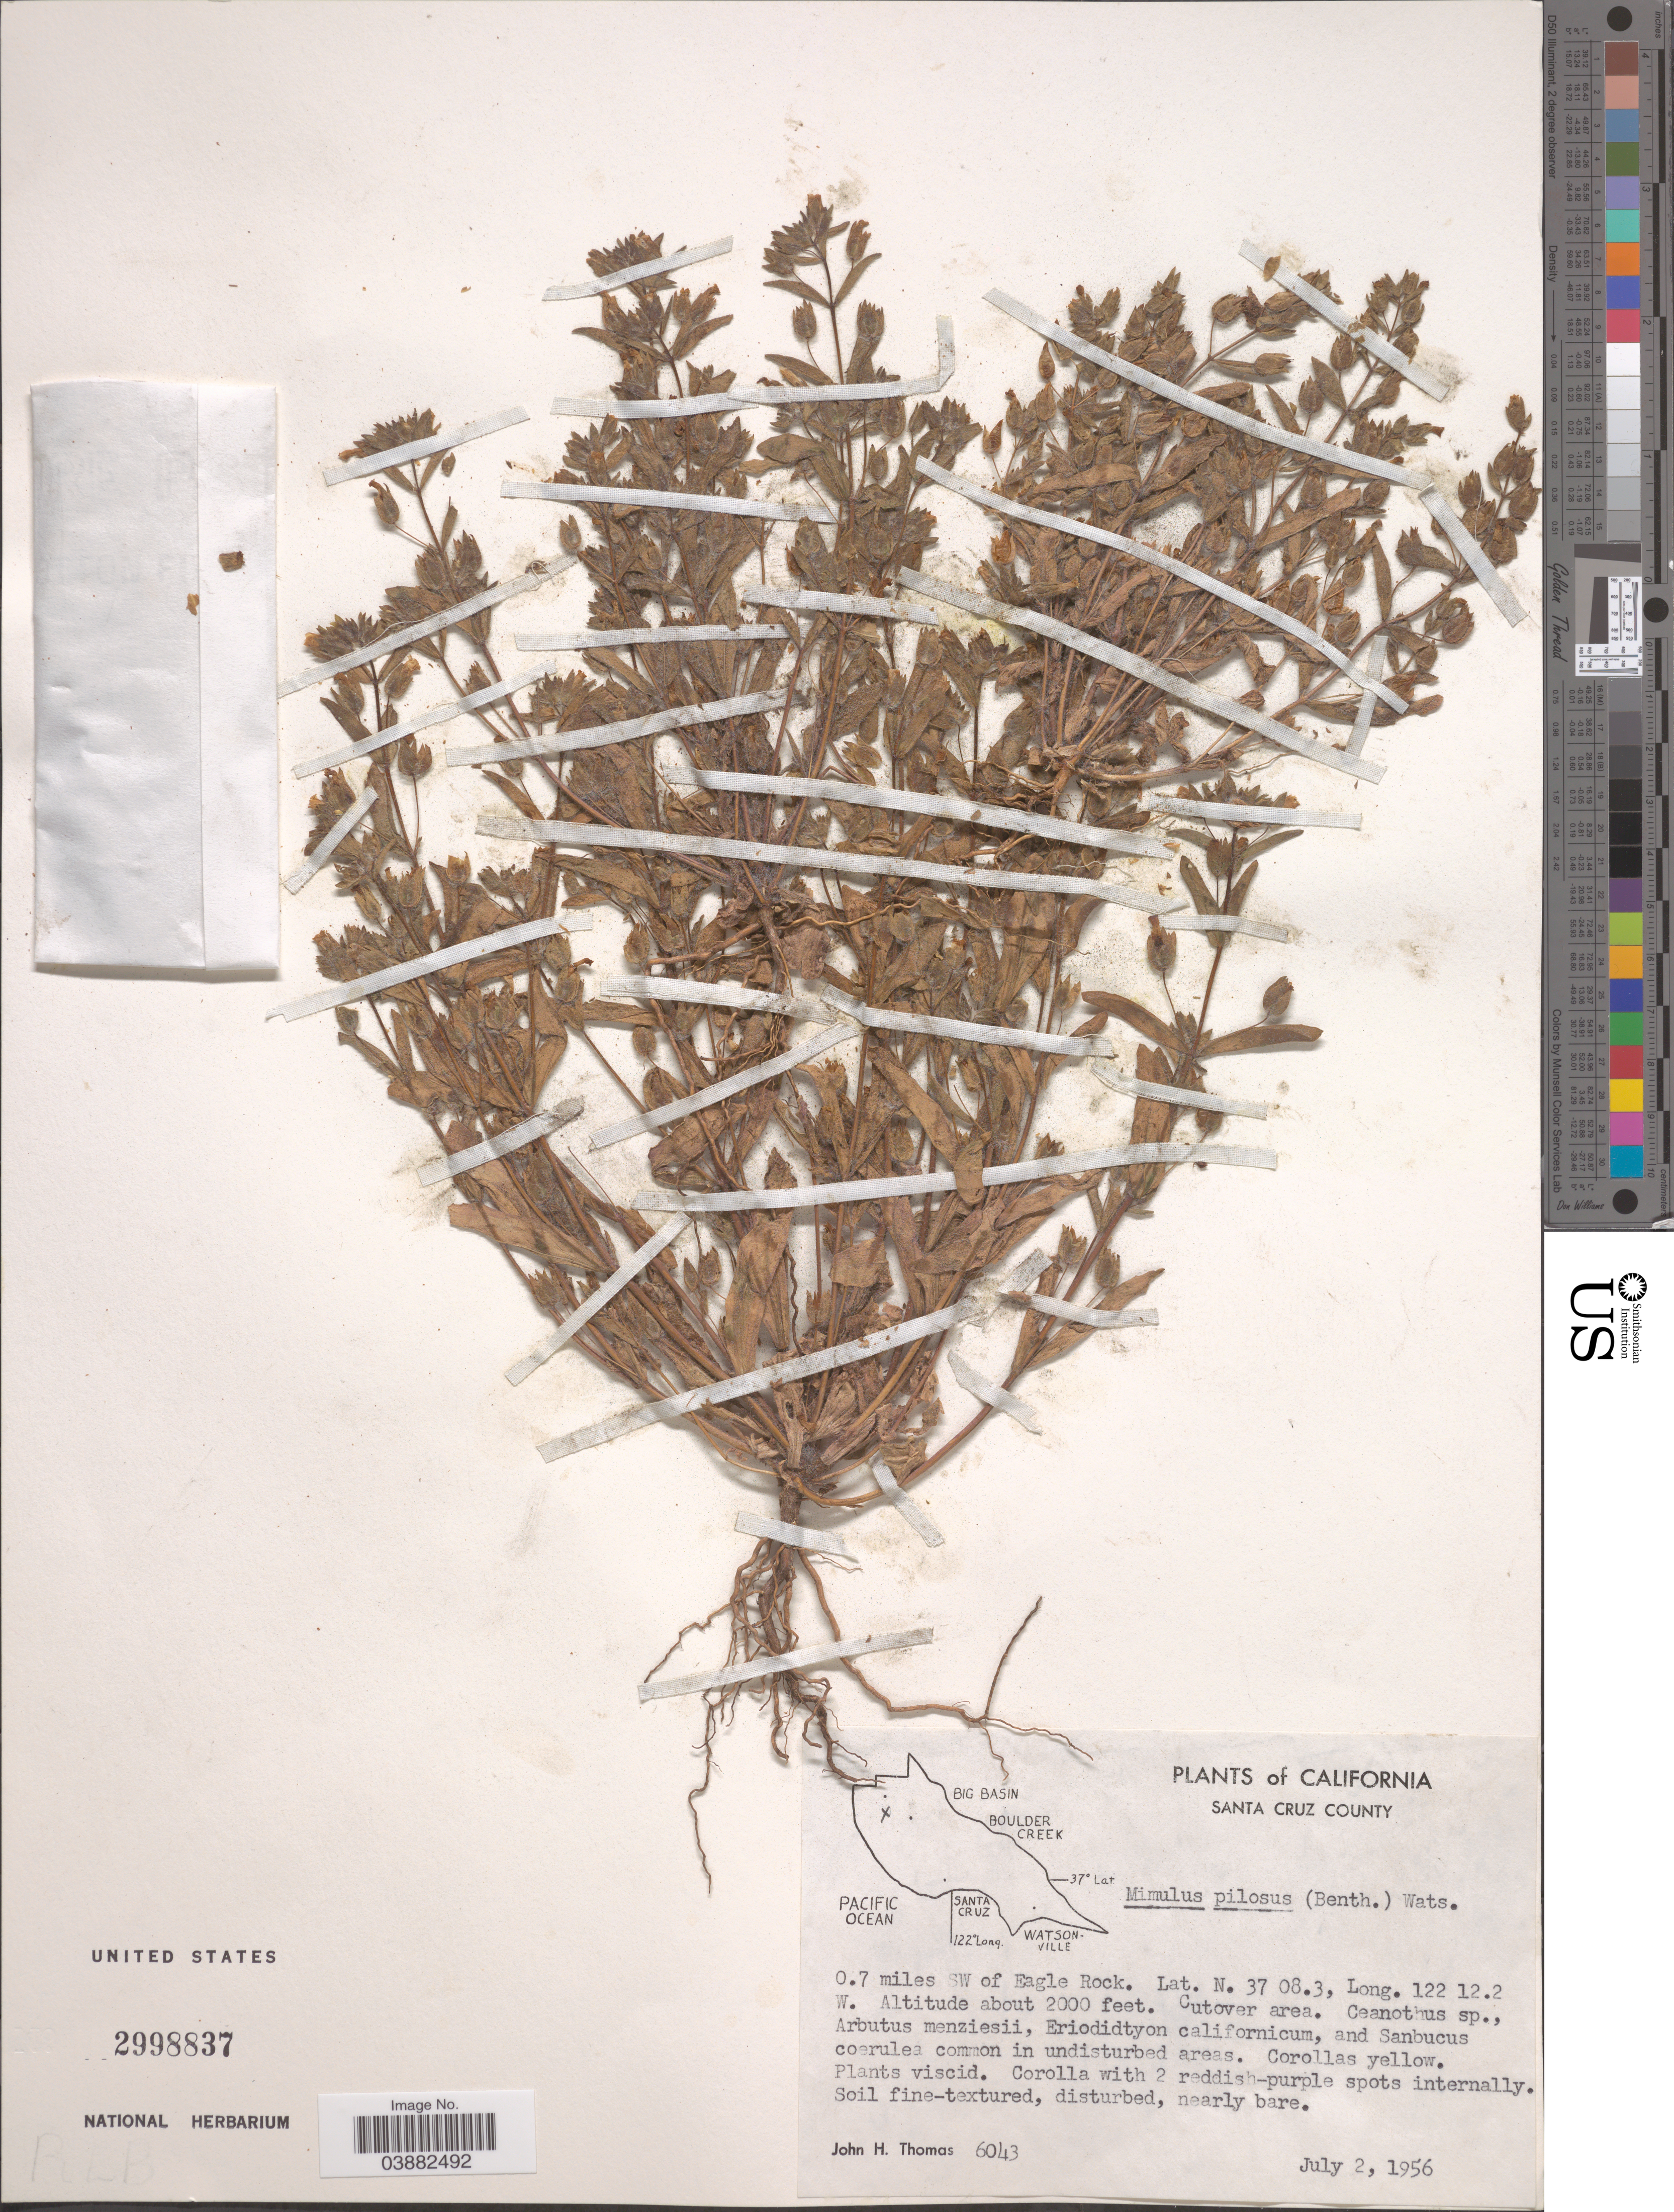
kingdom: Plantae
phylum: Tracheophyta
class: Magnoliopsida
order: Lamiales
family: Phrymaceae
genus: Mimulus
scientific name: Mimulus pilosus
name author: (Benth.) S. Watson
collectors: J. H. Thomas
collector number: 6043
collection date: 1956-07-02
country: United States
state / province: California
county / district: Santa Cruz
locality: Santa Cruz County. 0.7 miles SW of Eagle Rock.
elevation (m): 610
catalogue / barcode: US 2998837